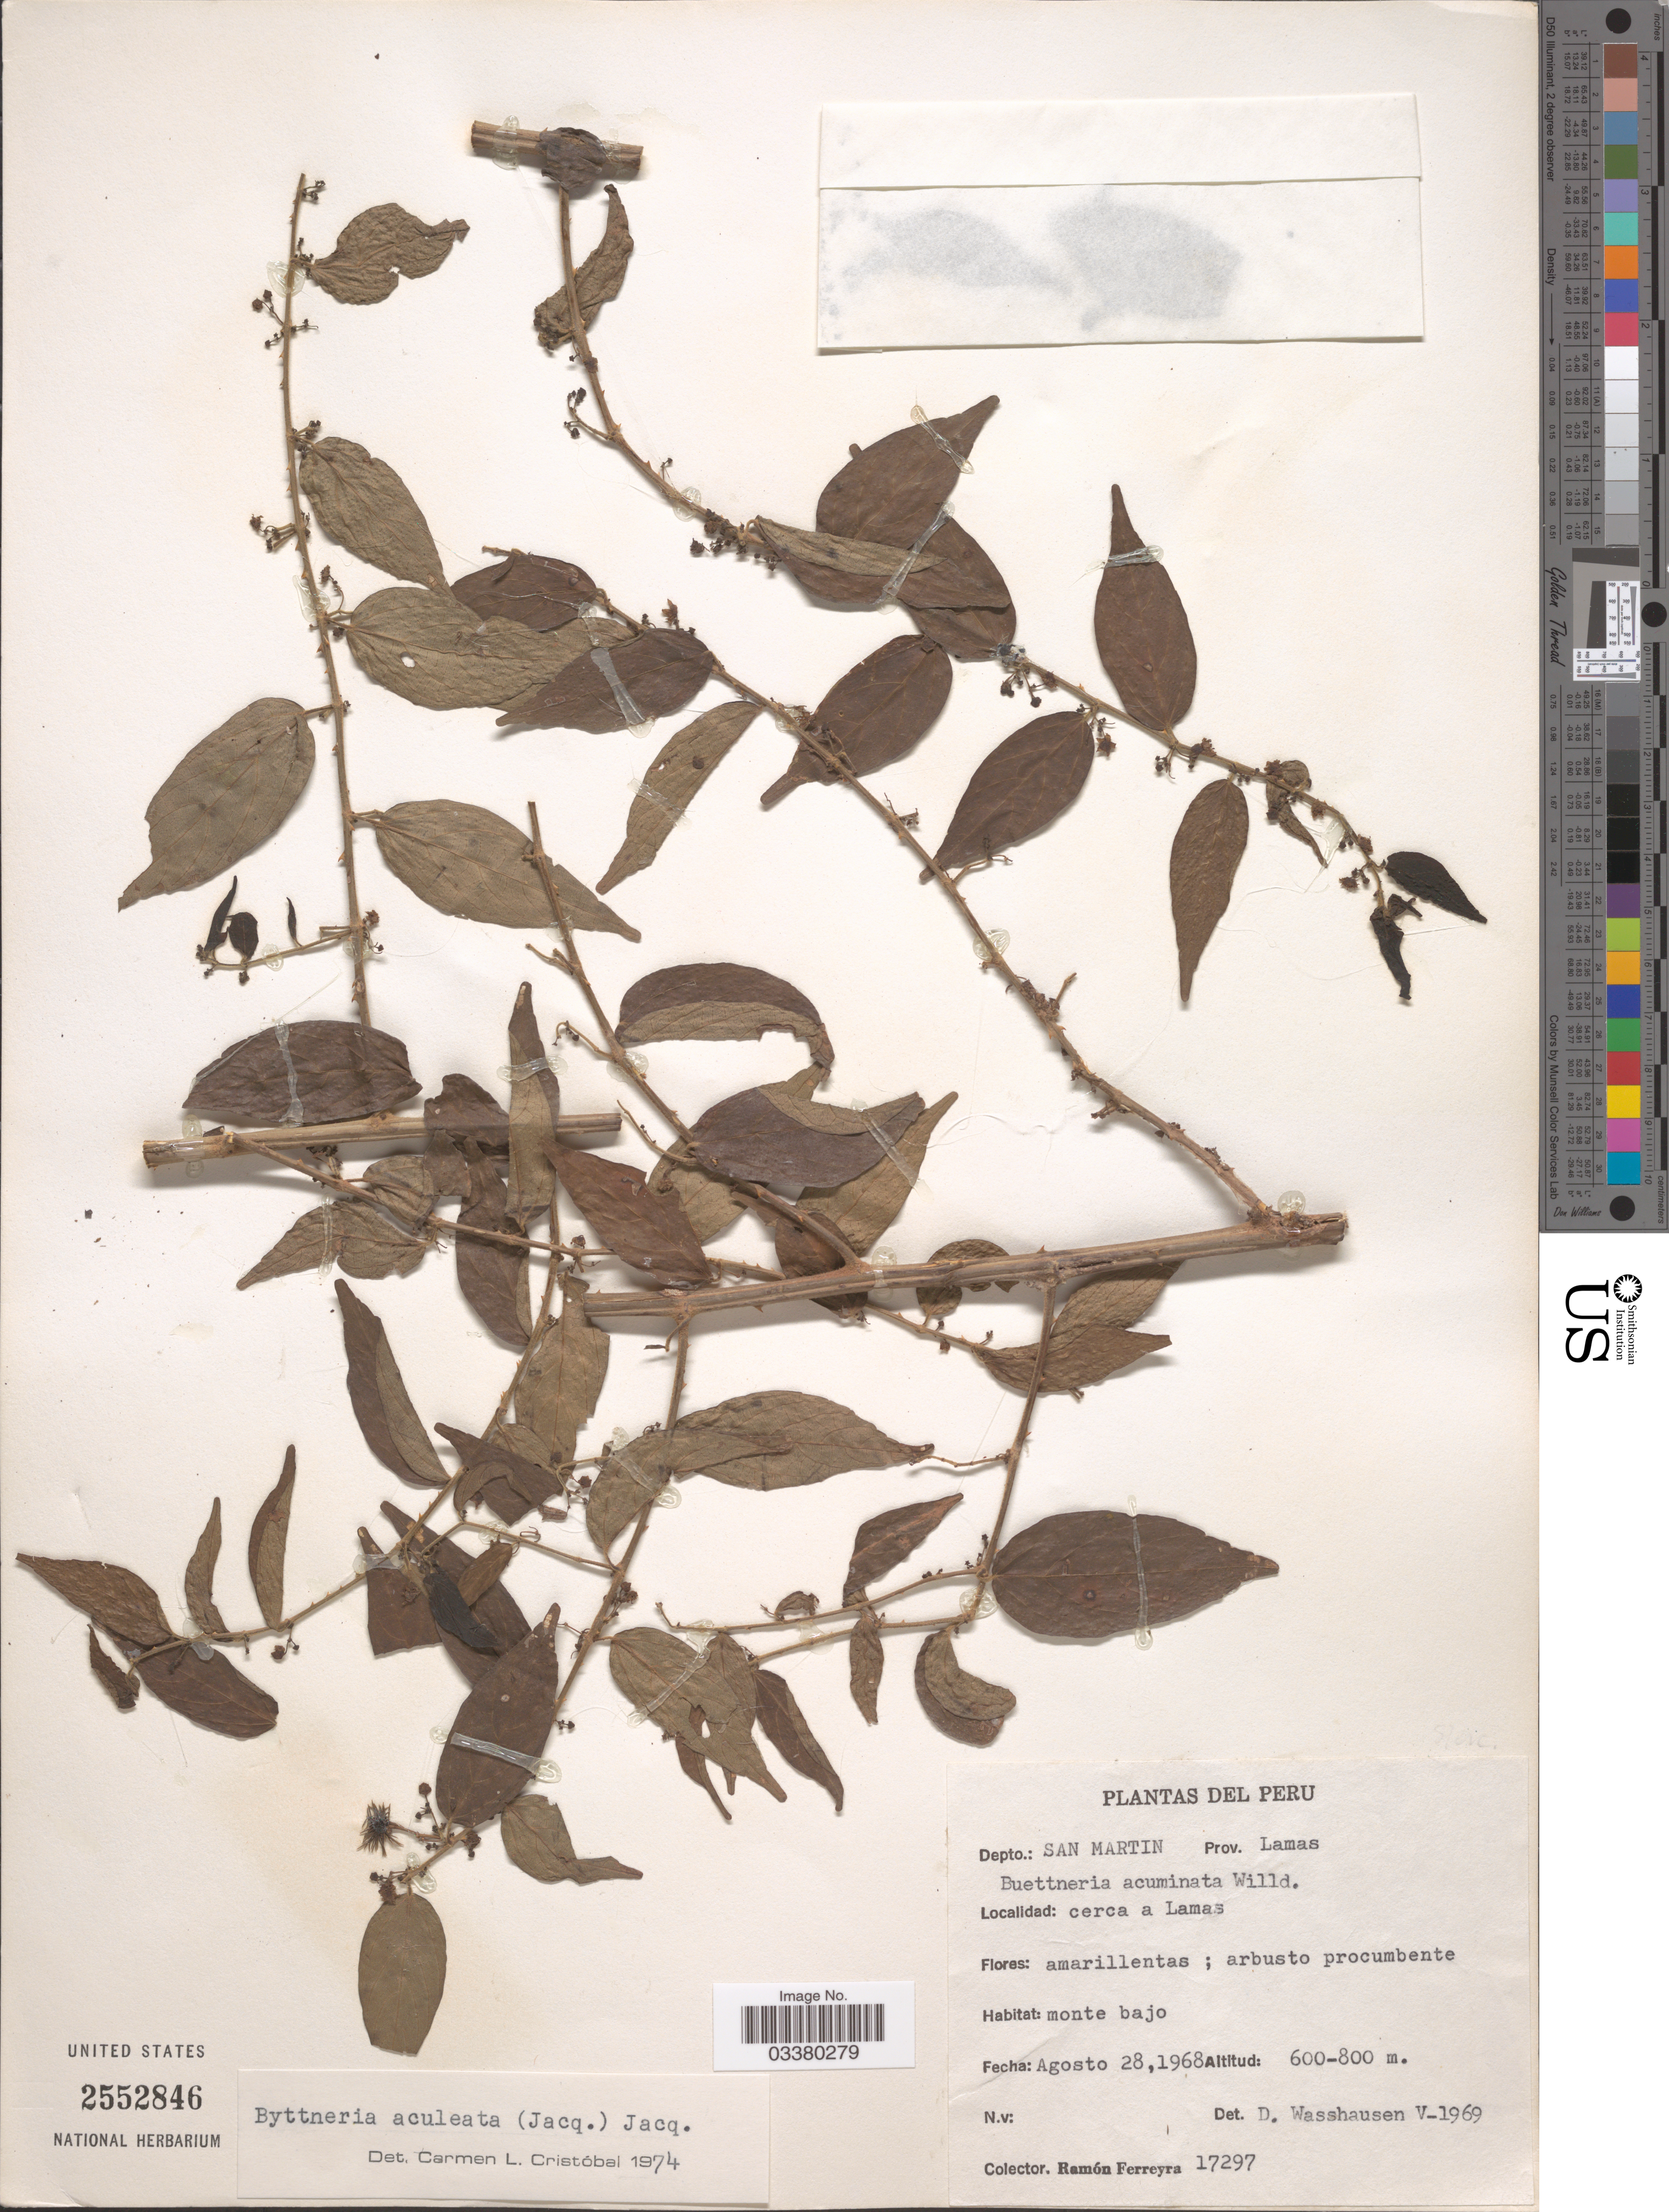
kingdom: Plantae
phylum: Tracheophyta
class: Magnoliopsida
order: Malvales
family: Malvaceae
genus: Byttneria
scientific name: Byttneria aculeata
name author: (Jacq.) Jacq.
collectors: R. A. Ferreyra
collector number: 17297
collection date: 1968-08-28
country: Peru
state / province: San Martín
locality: Depto.: San Martin. Prov. Lamas. Cerca a Lamas.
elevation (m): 600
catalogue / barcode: US 2552846